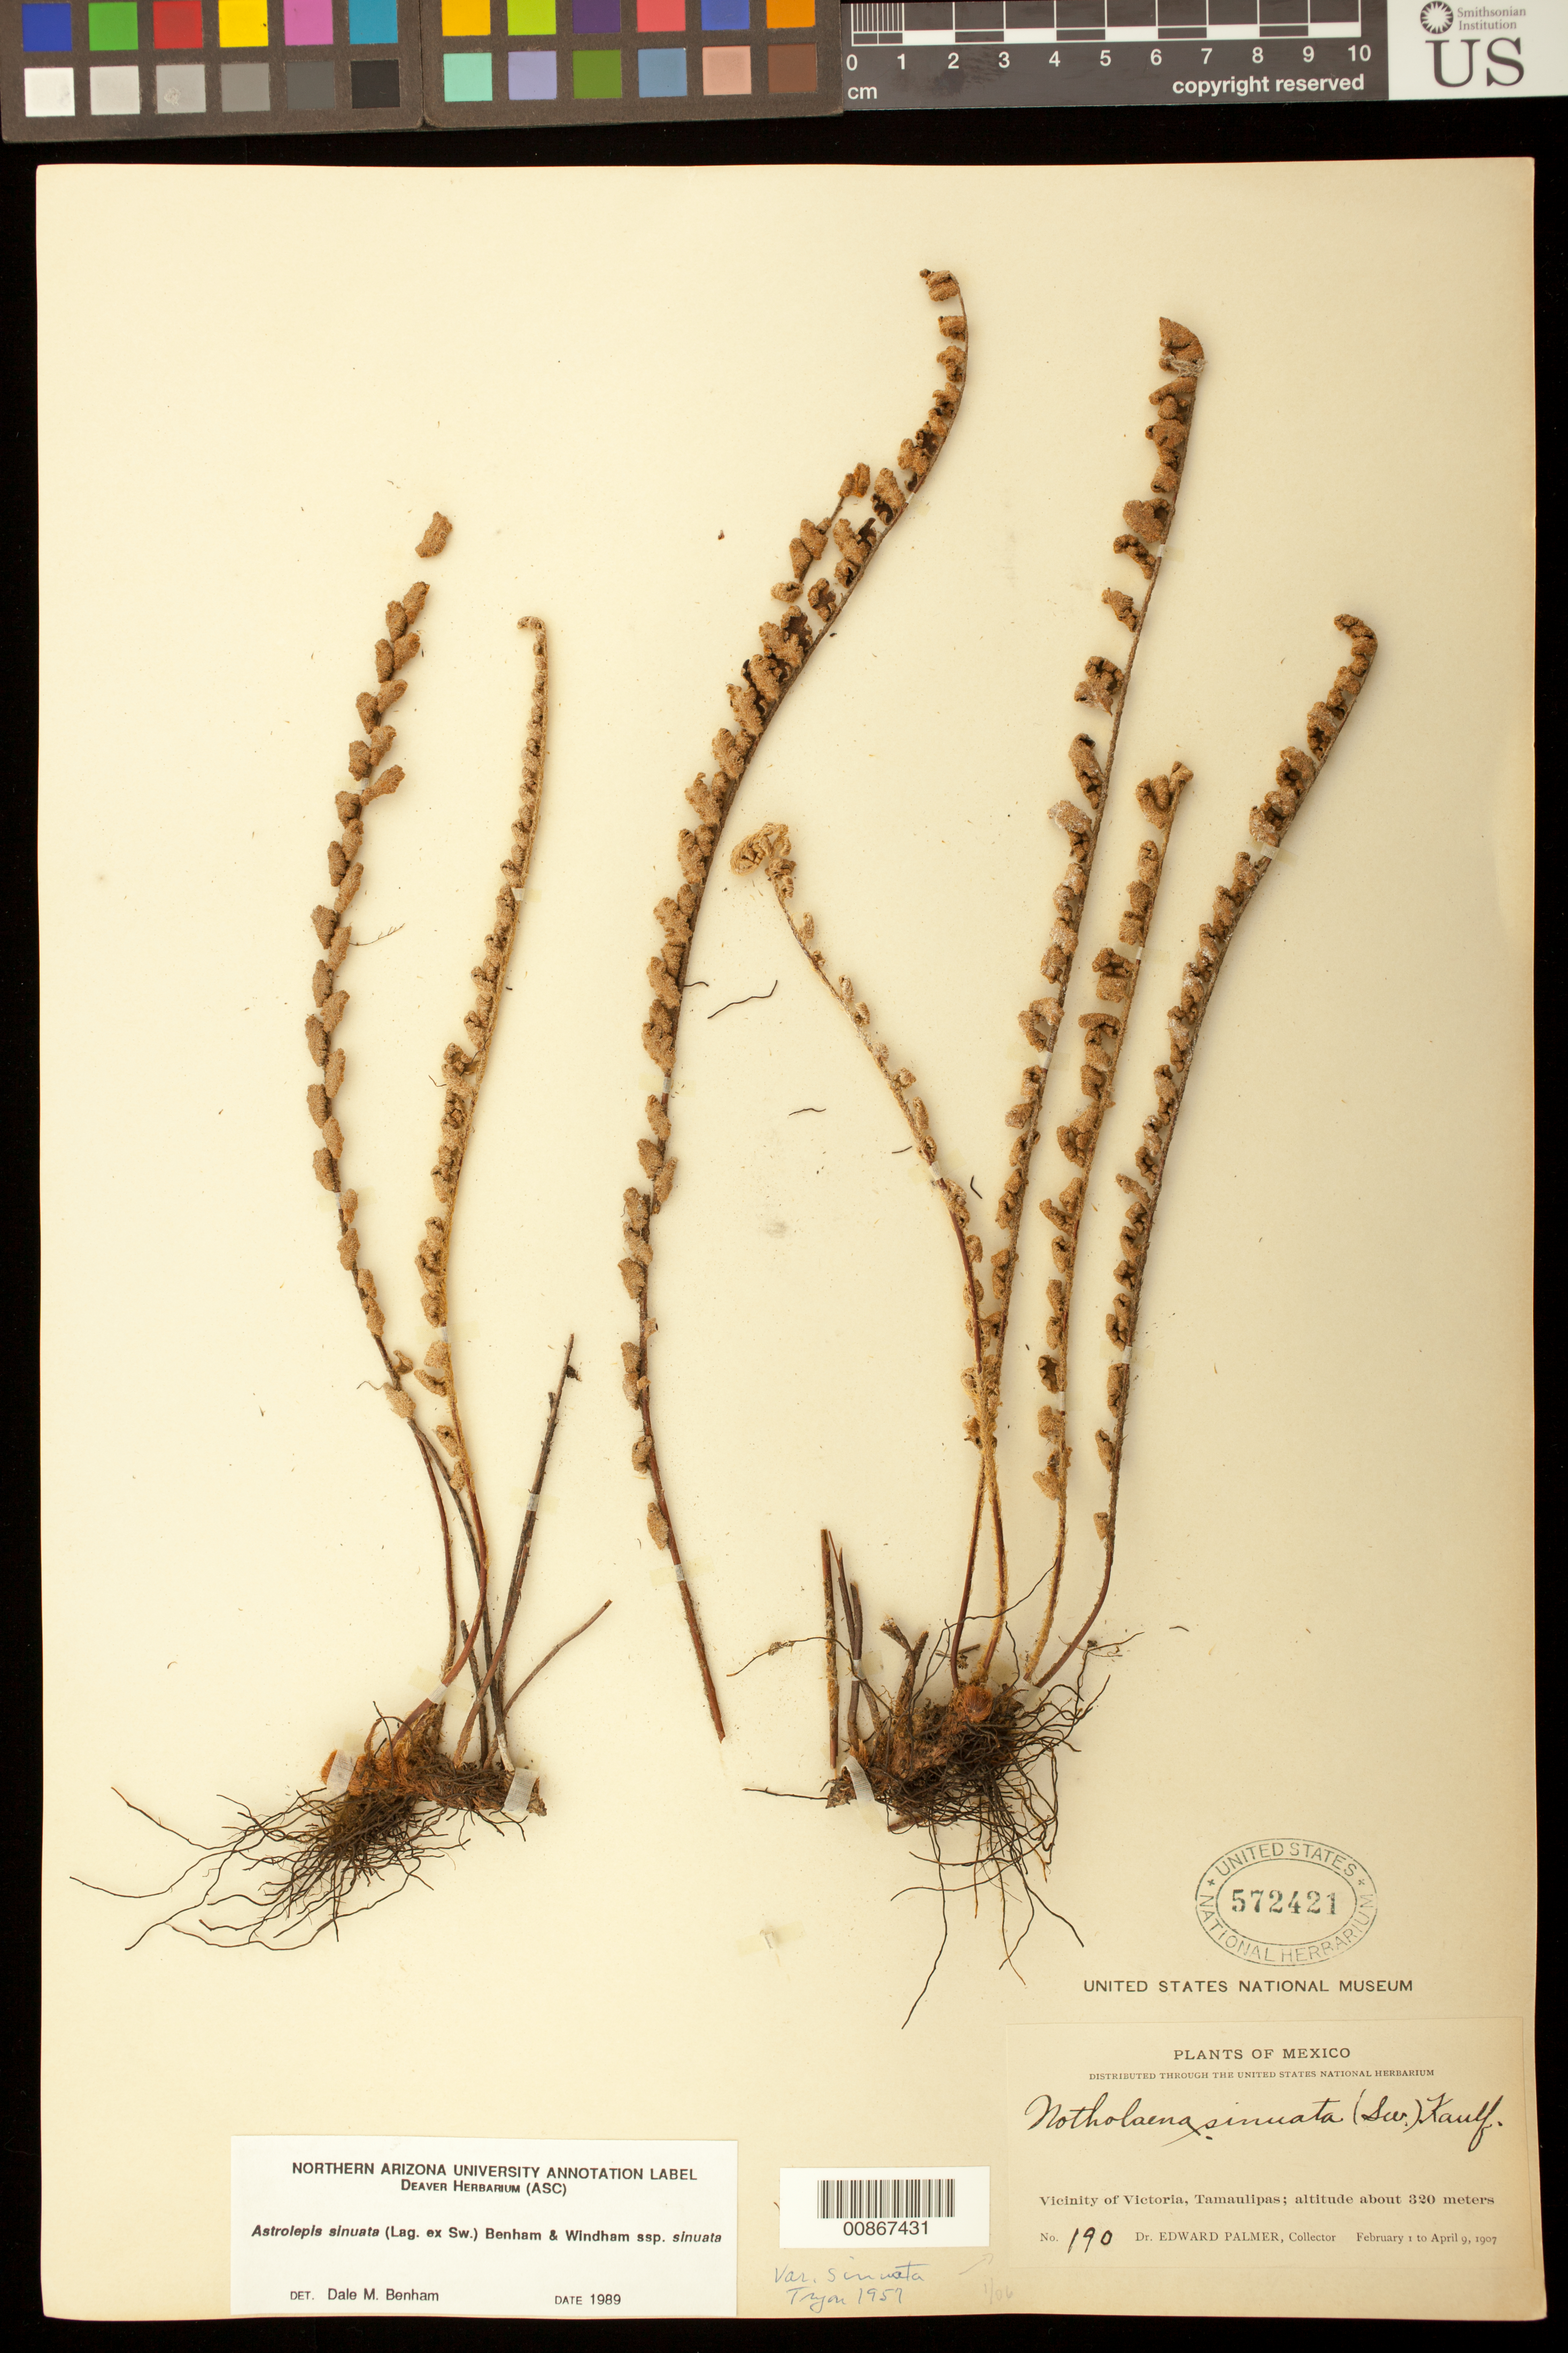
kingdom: Plantae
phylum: Tracheophyta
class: Polypodiopsida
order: Polypodiales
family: Pteridaceae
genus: Astrolepis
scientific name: Astrolepis sinuata subsp. sinuata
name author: (Lag. ex Sw.) D.M. Benham & Windham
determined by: Benham, D. M.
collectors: E. Palmer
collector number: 190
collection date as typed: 01 Feb 1907 to 09 Apr 1907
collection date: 1907-02-01/1907-04-09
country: Mexico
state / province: Tamaulipas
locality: Vicinity of Victoria.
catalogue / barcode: US 572421